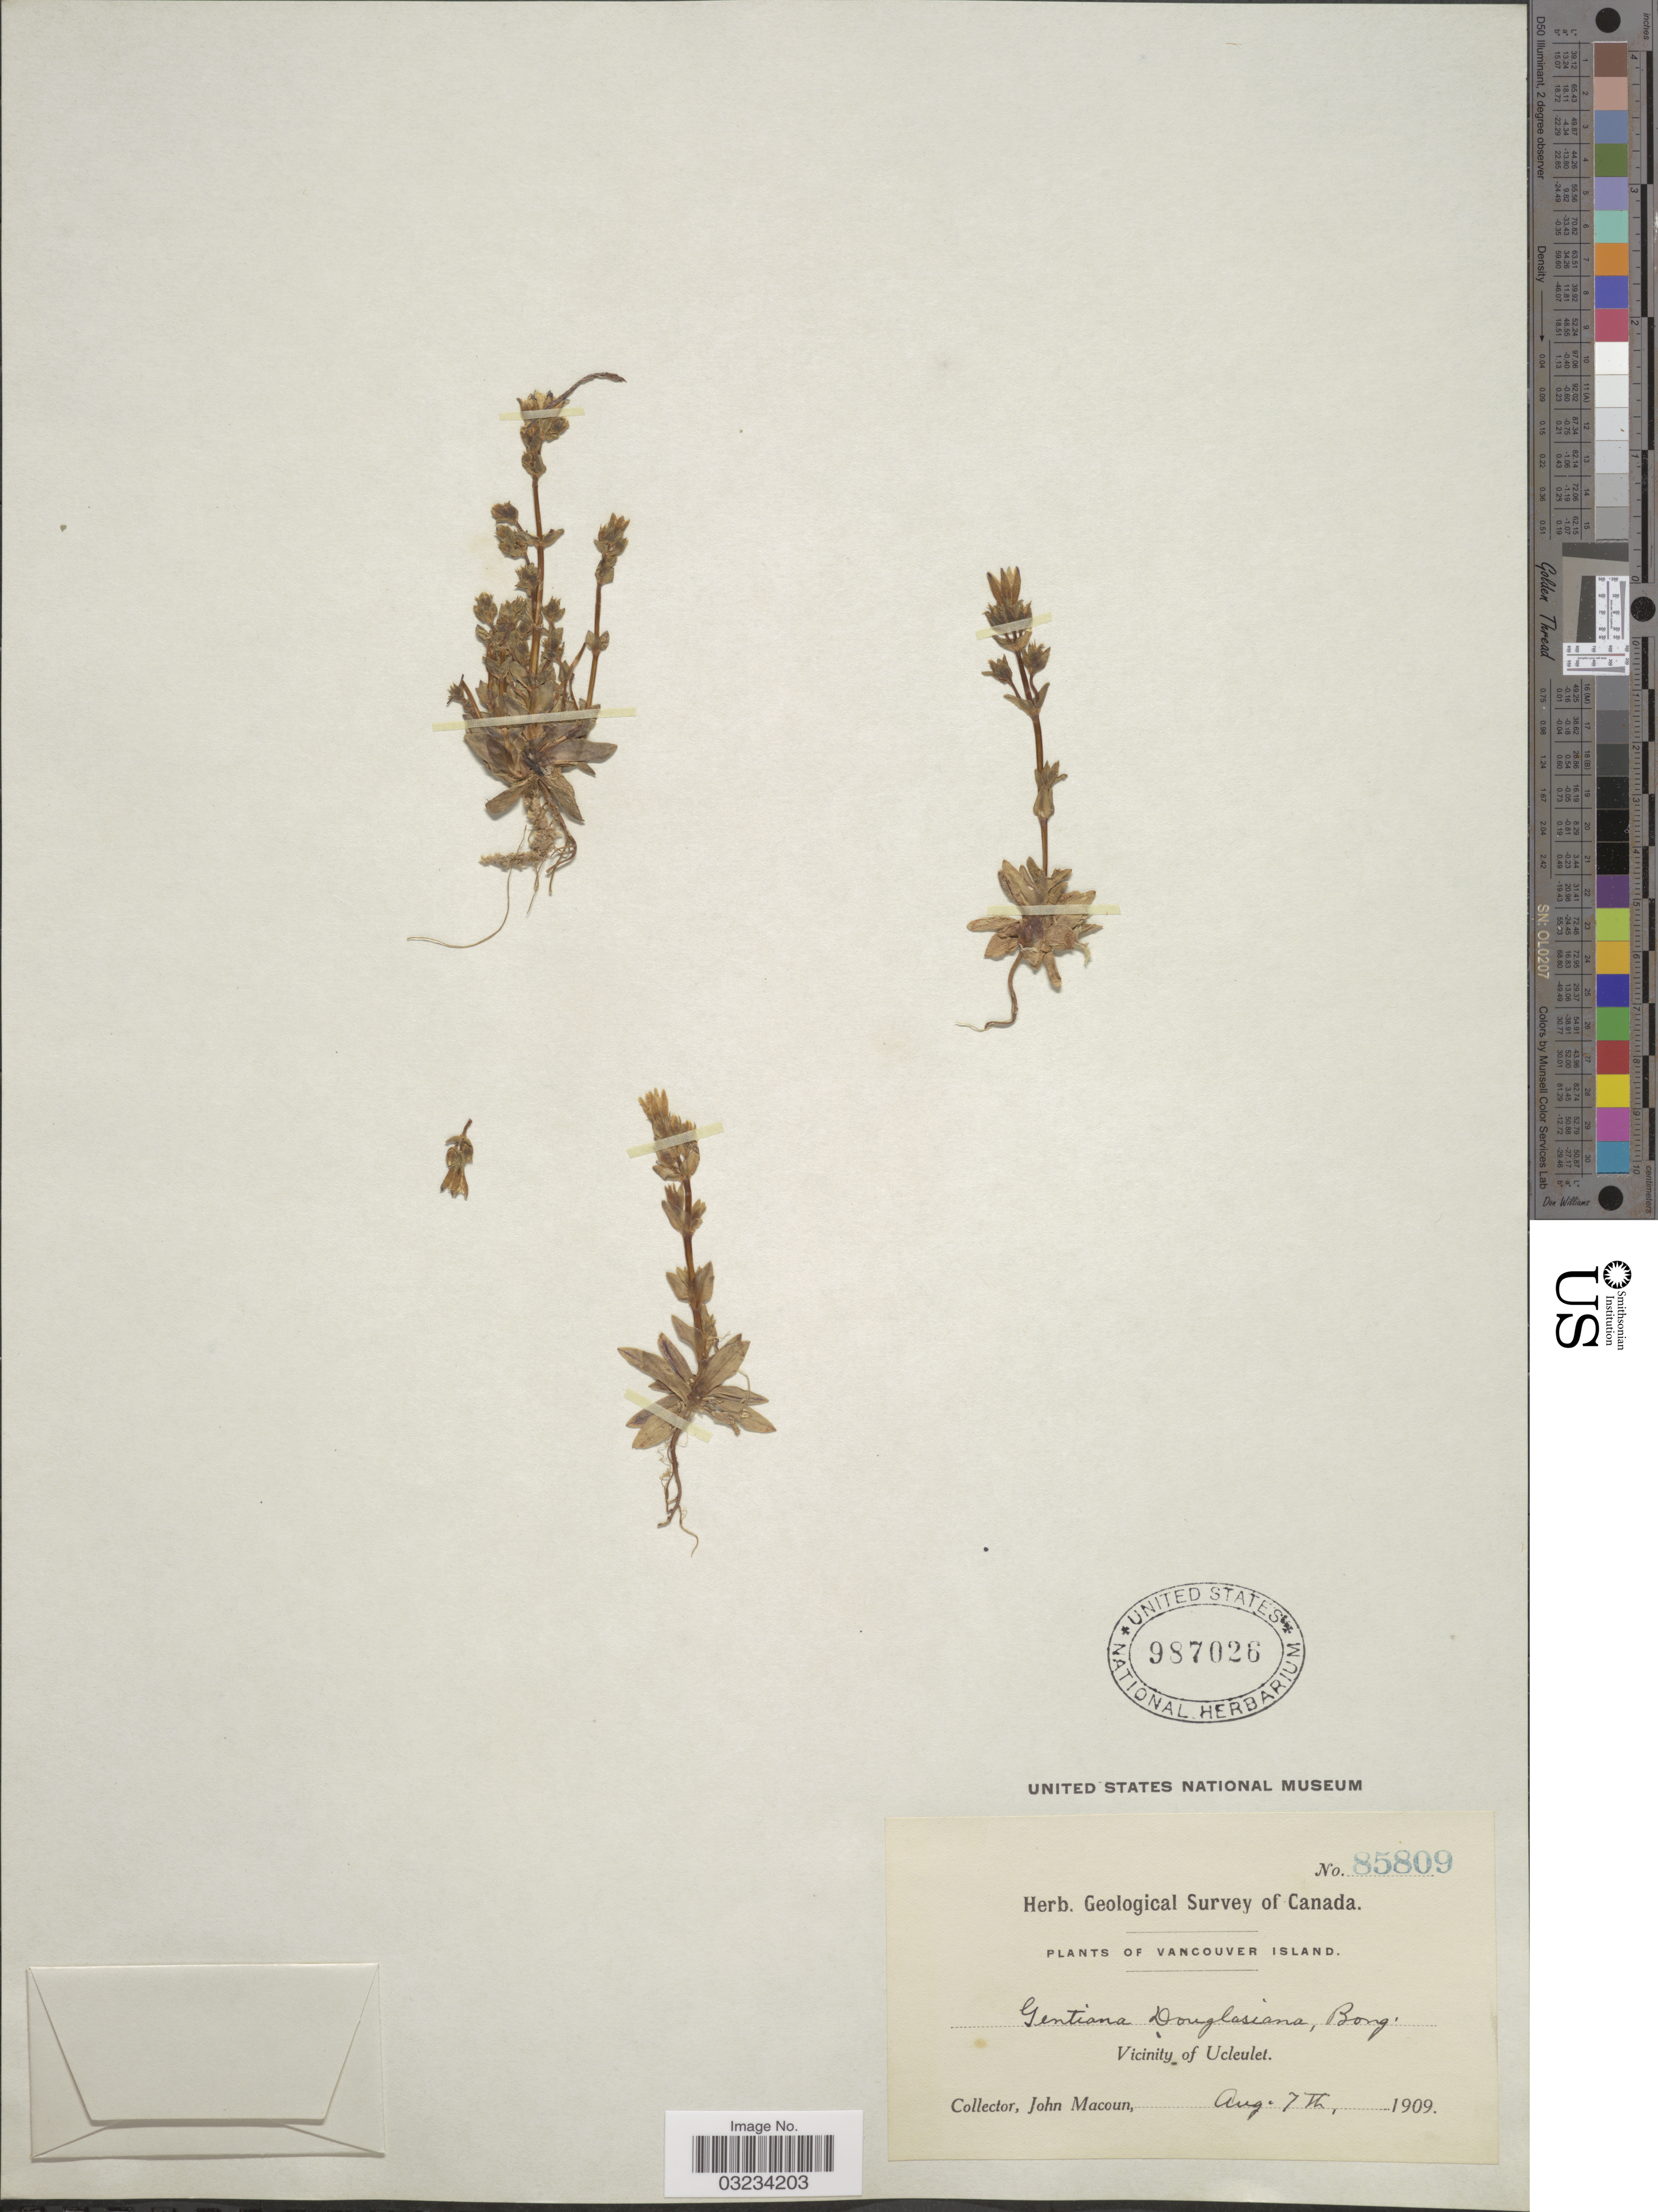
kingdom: Plantae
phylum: Tracheophyta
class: Magnoliopsida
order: Gentianales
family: Gentianaceae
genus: Gentiana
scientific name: Gentiana douglasiana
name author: Bong.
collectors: J. Macoun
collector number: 85809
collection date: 1909-08-07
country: Canada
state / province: British Columbia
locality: Vancouver Island, Vicinity of Ucleulet.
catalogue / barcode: US 987026